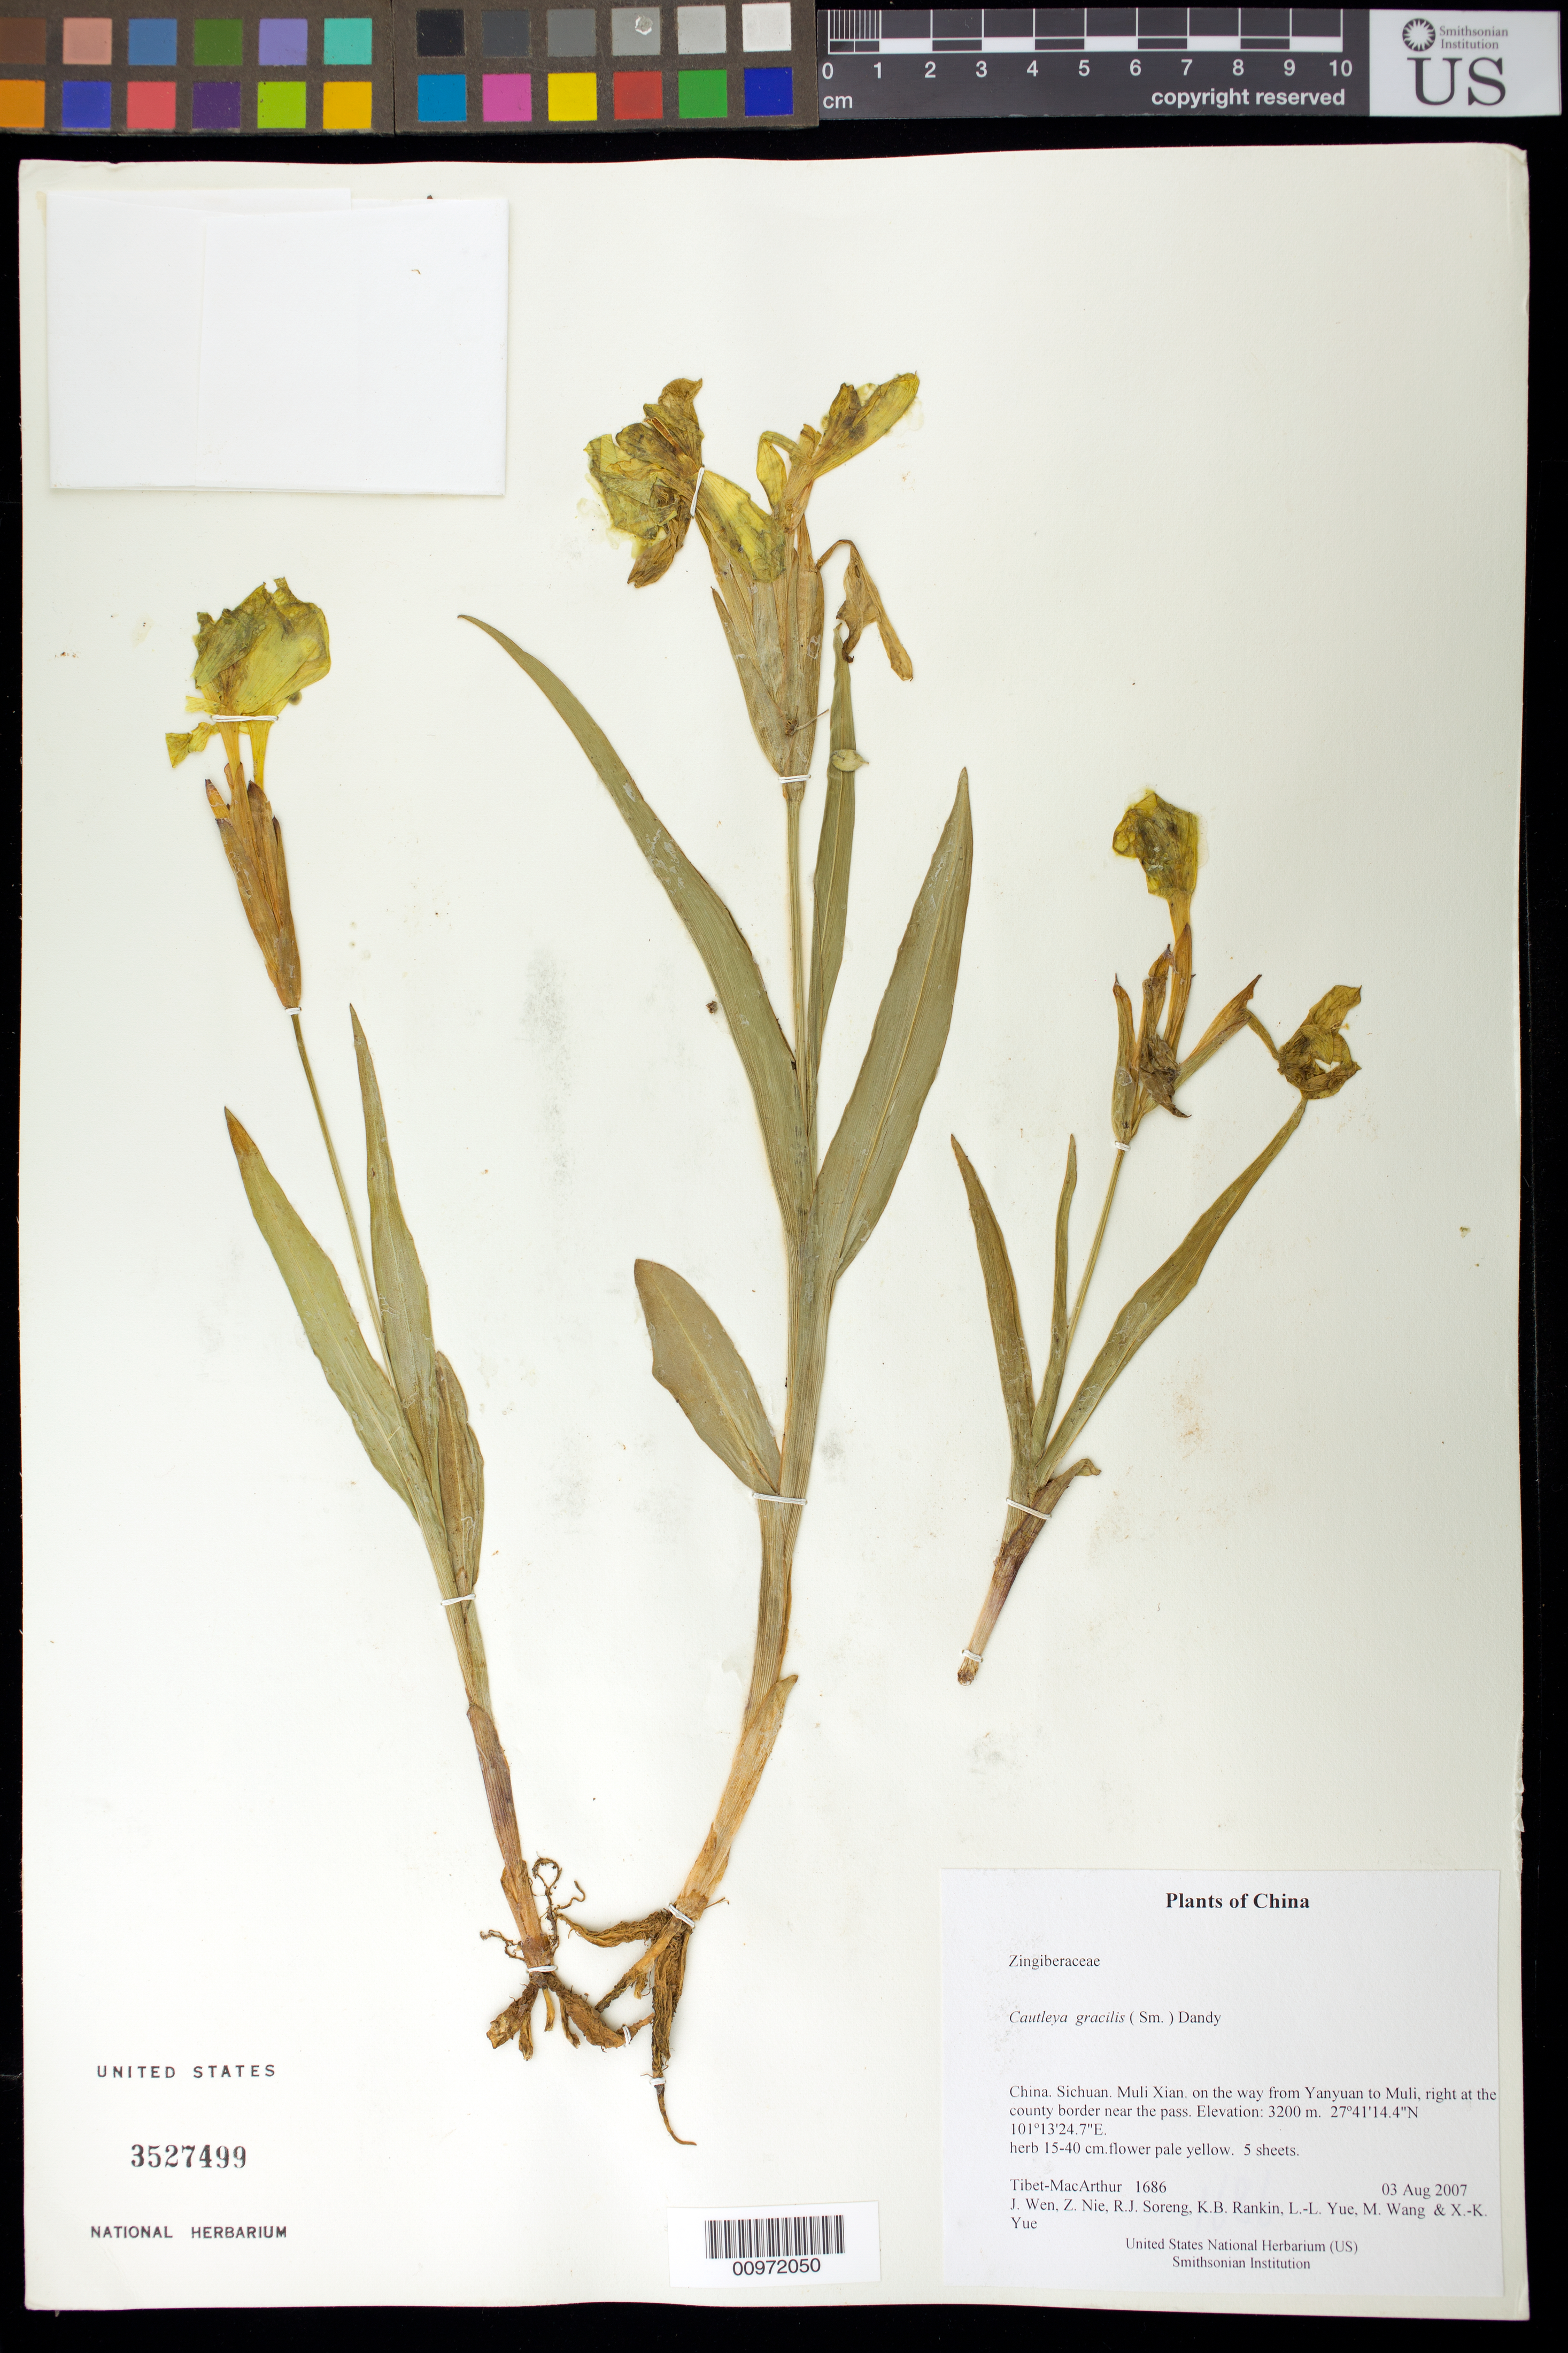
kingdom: Plantae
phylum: Tracheophyta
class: Liliopsida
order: Zingiberales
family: Zingiberaceae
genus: Cautleya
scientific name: Cautleya gracilis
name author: (Sm.) Dandy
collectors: Tibet-MacArthur, J. Wen, Z. Nie, R. J. Soreng, K. Rankin, L. Yue, M. Wang & X. Yue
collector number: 1686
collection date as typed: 03 Aug 2007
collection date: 2007-08-03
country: China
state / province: Sichuan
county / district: Muli Xian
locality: on the way from Yanyuan to Muli, right at the county border near the pass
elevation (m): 3200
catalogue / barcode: US 3527499